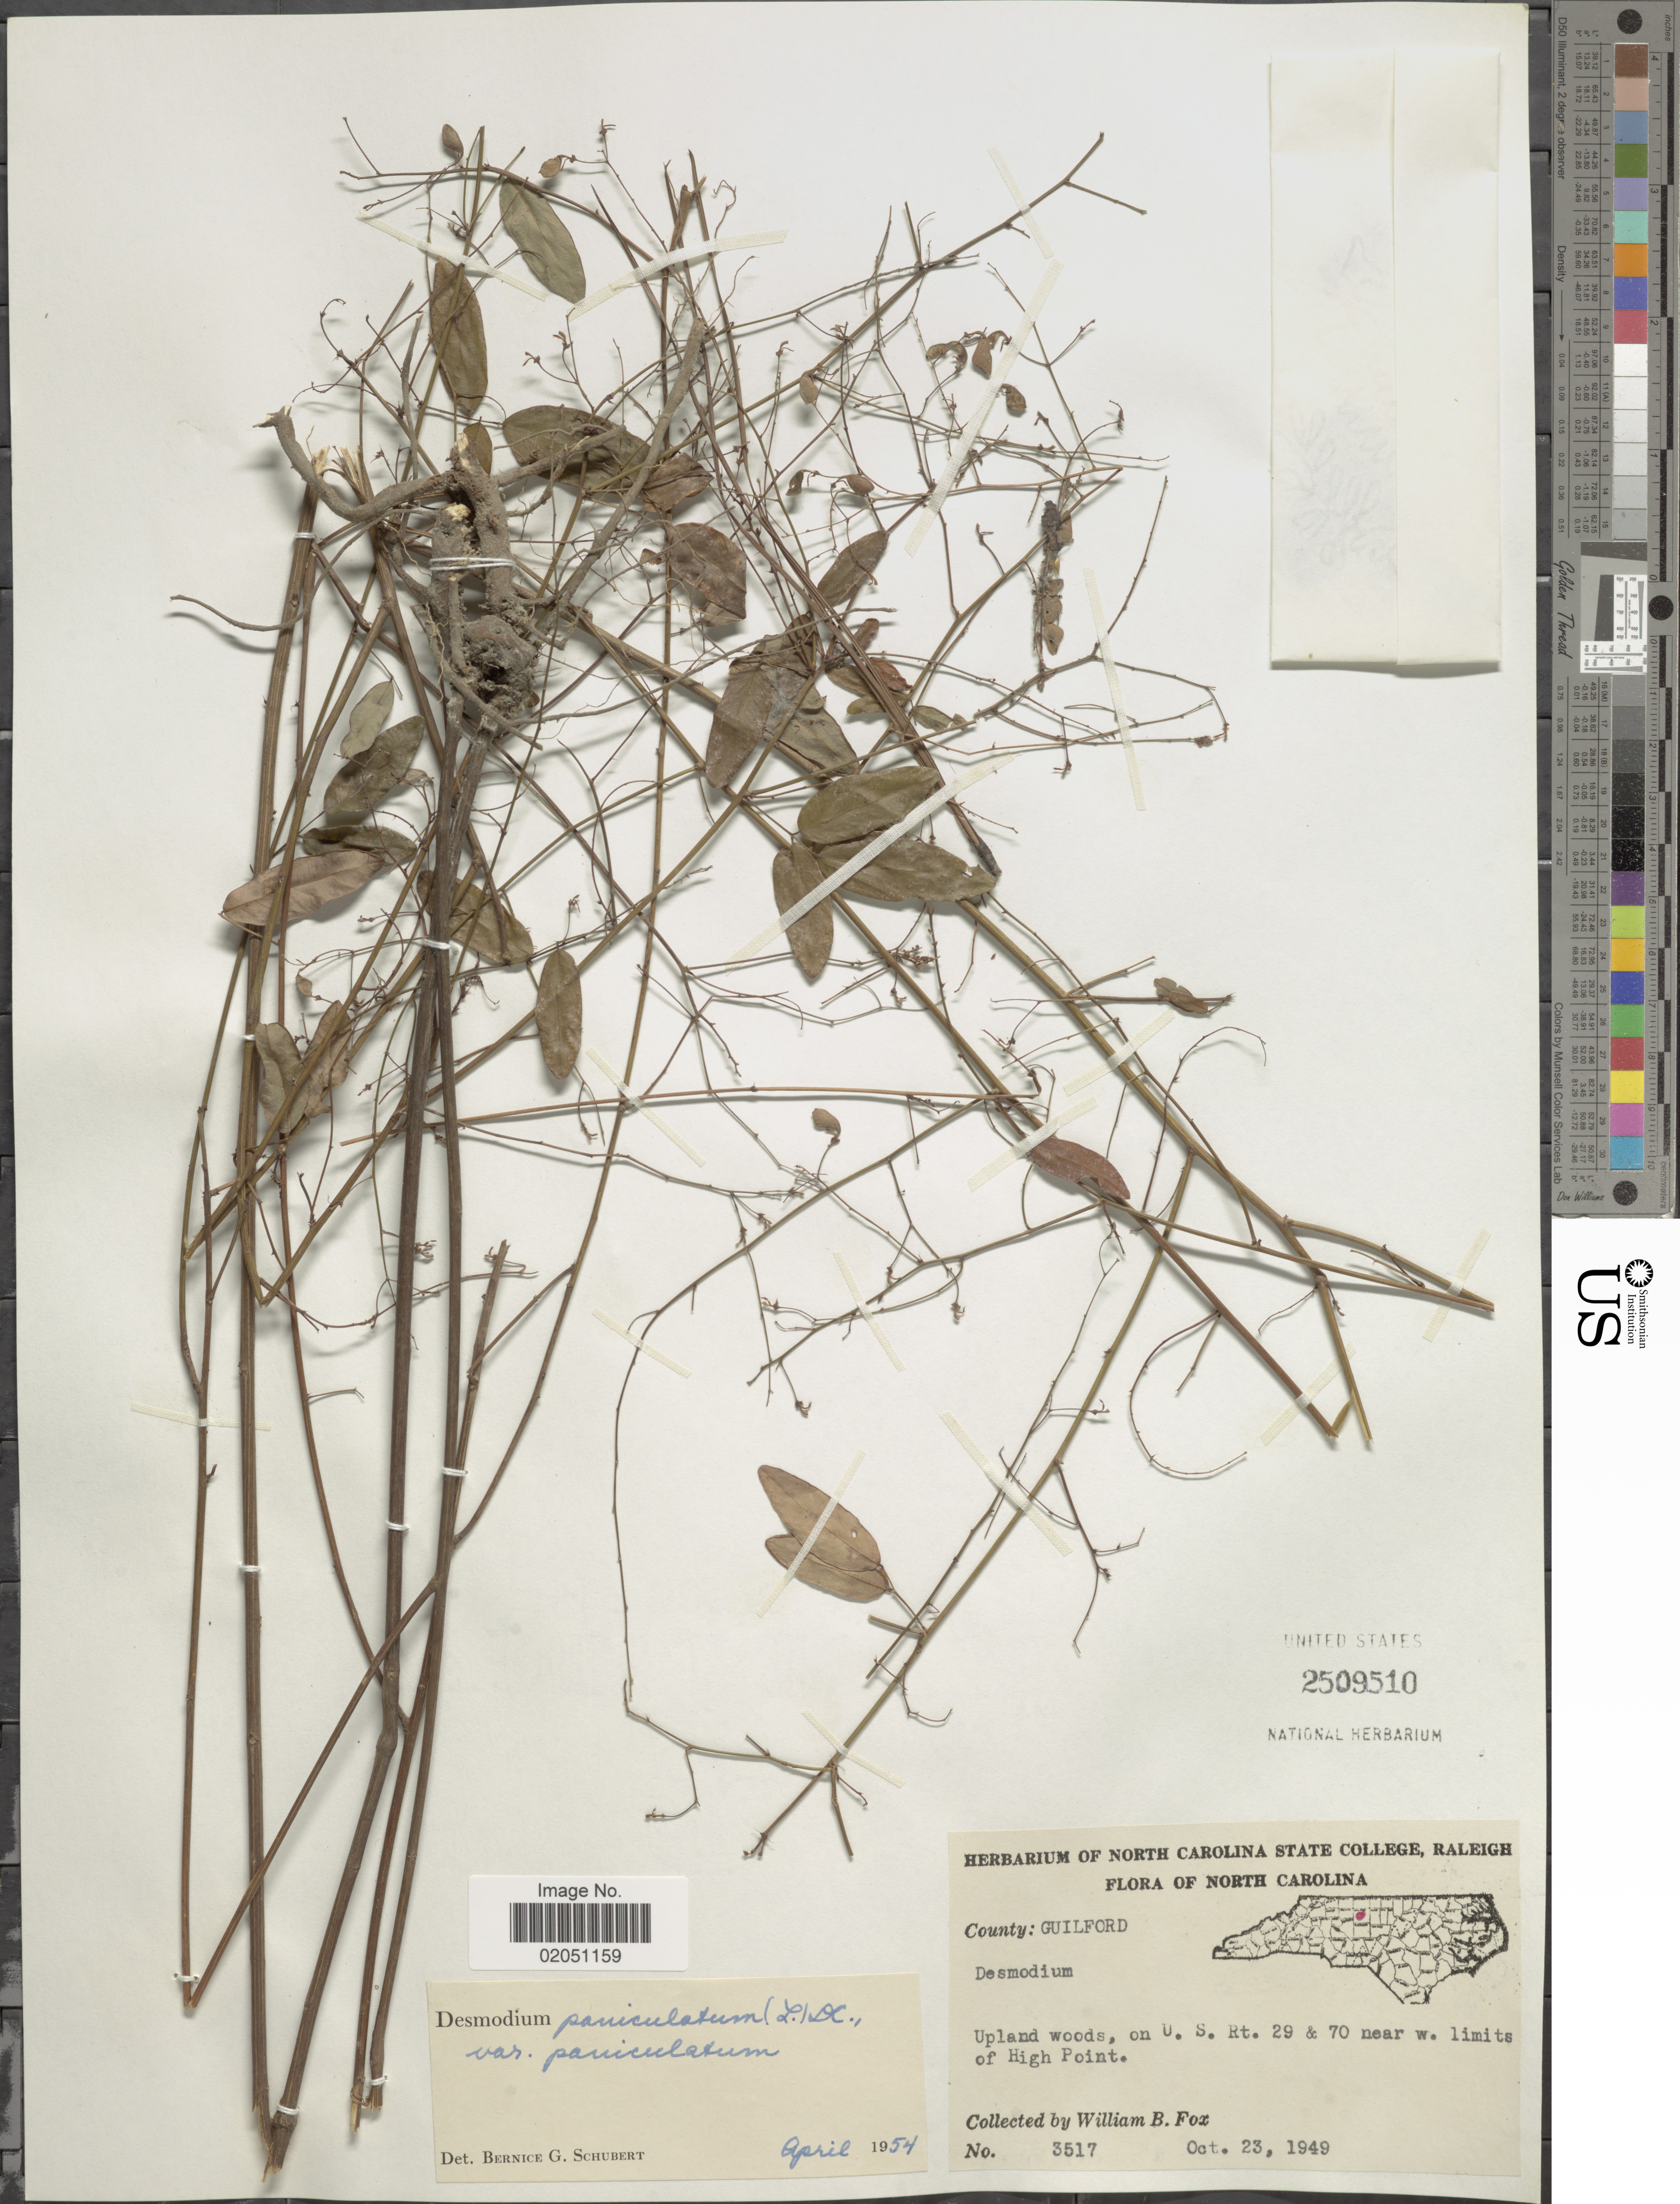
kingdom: Plantae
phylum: Tracheophyta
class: Magnoliopsida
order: Fabales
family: Fabaceae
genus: Desmodium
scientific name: Desmodium paniculatum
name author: (L.) DC.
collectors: W. B. Fox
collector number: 3517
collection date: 1949-10-23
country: United States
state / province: North Carolina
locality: County: Guilford, Upland woods, on U.S. Rt. 29 & 70 near w. limits of High Point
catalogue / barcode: US 2509510